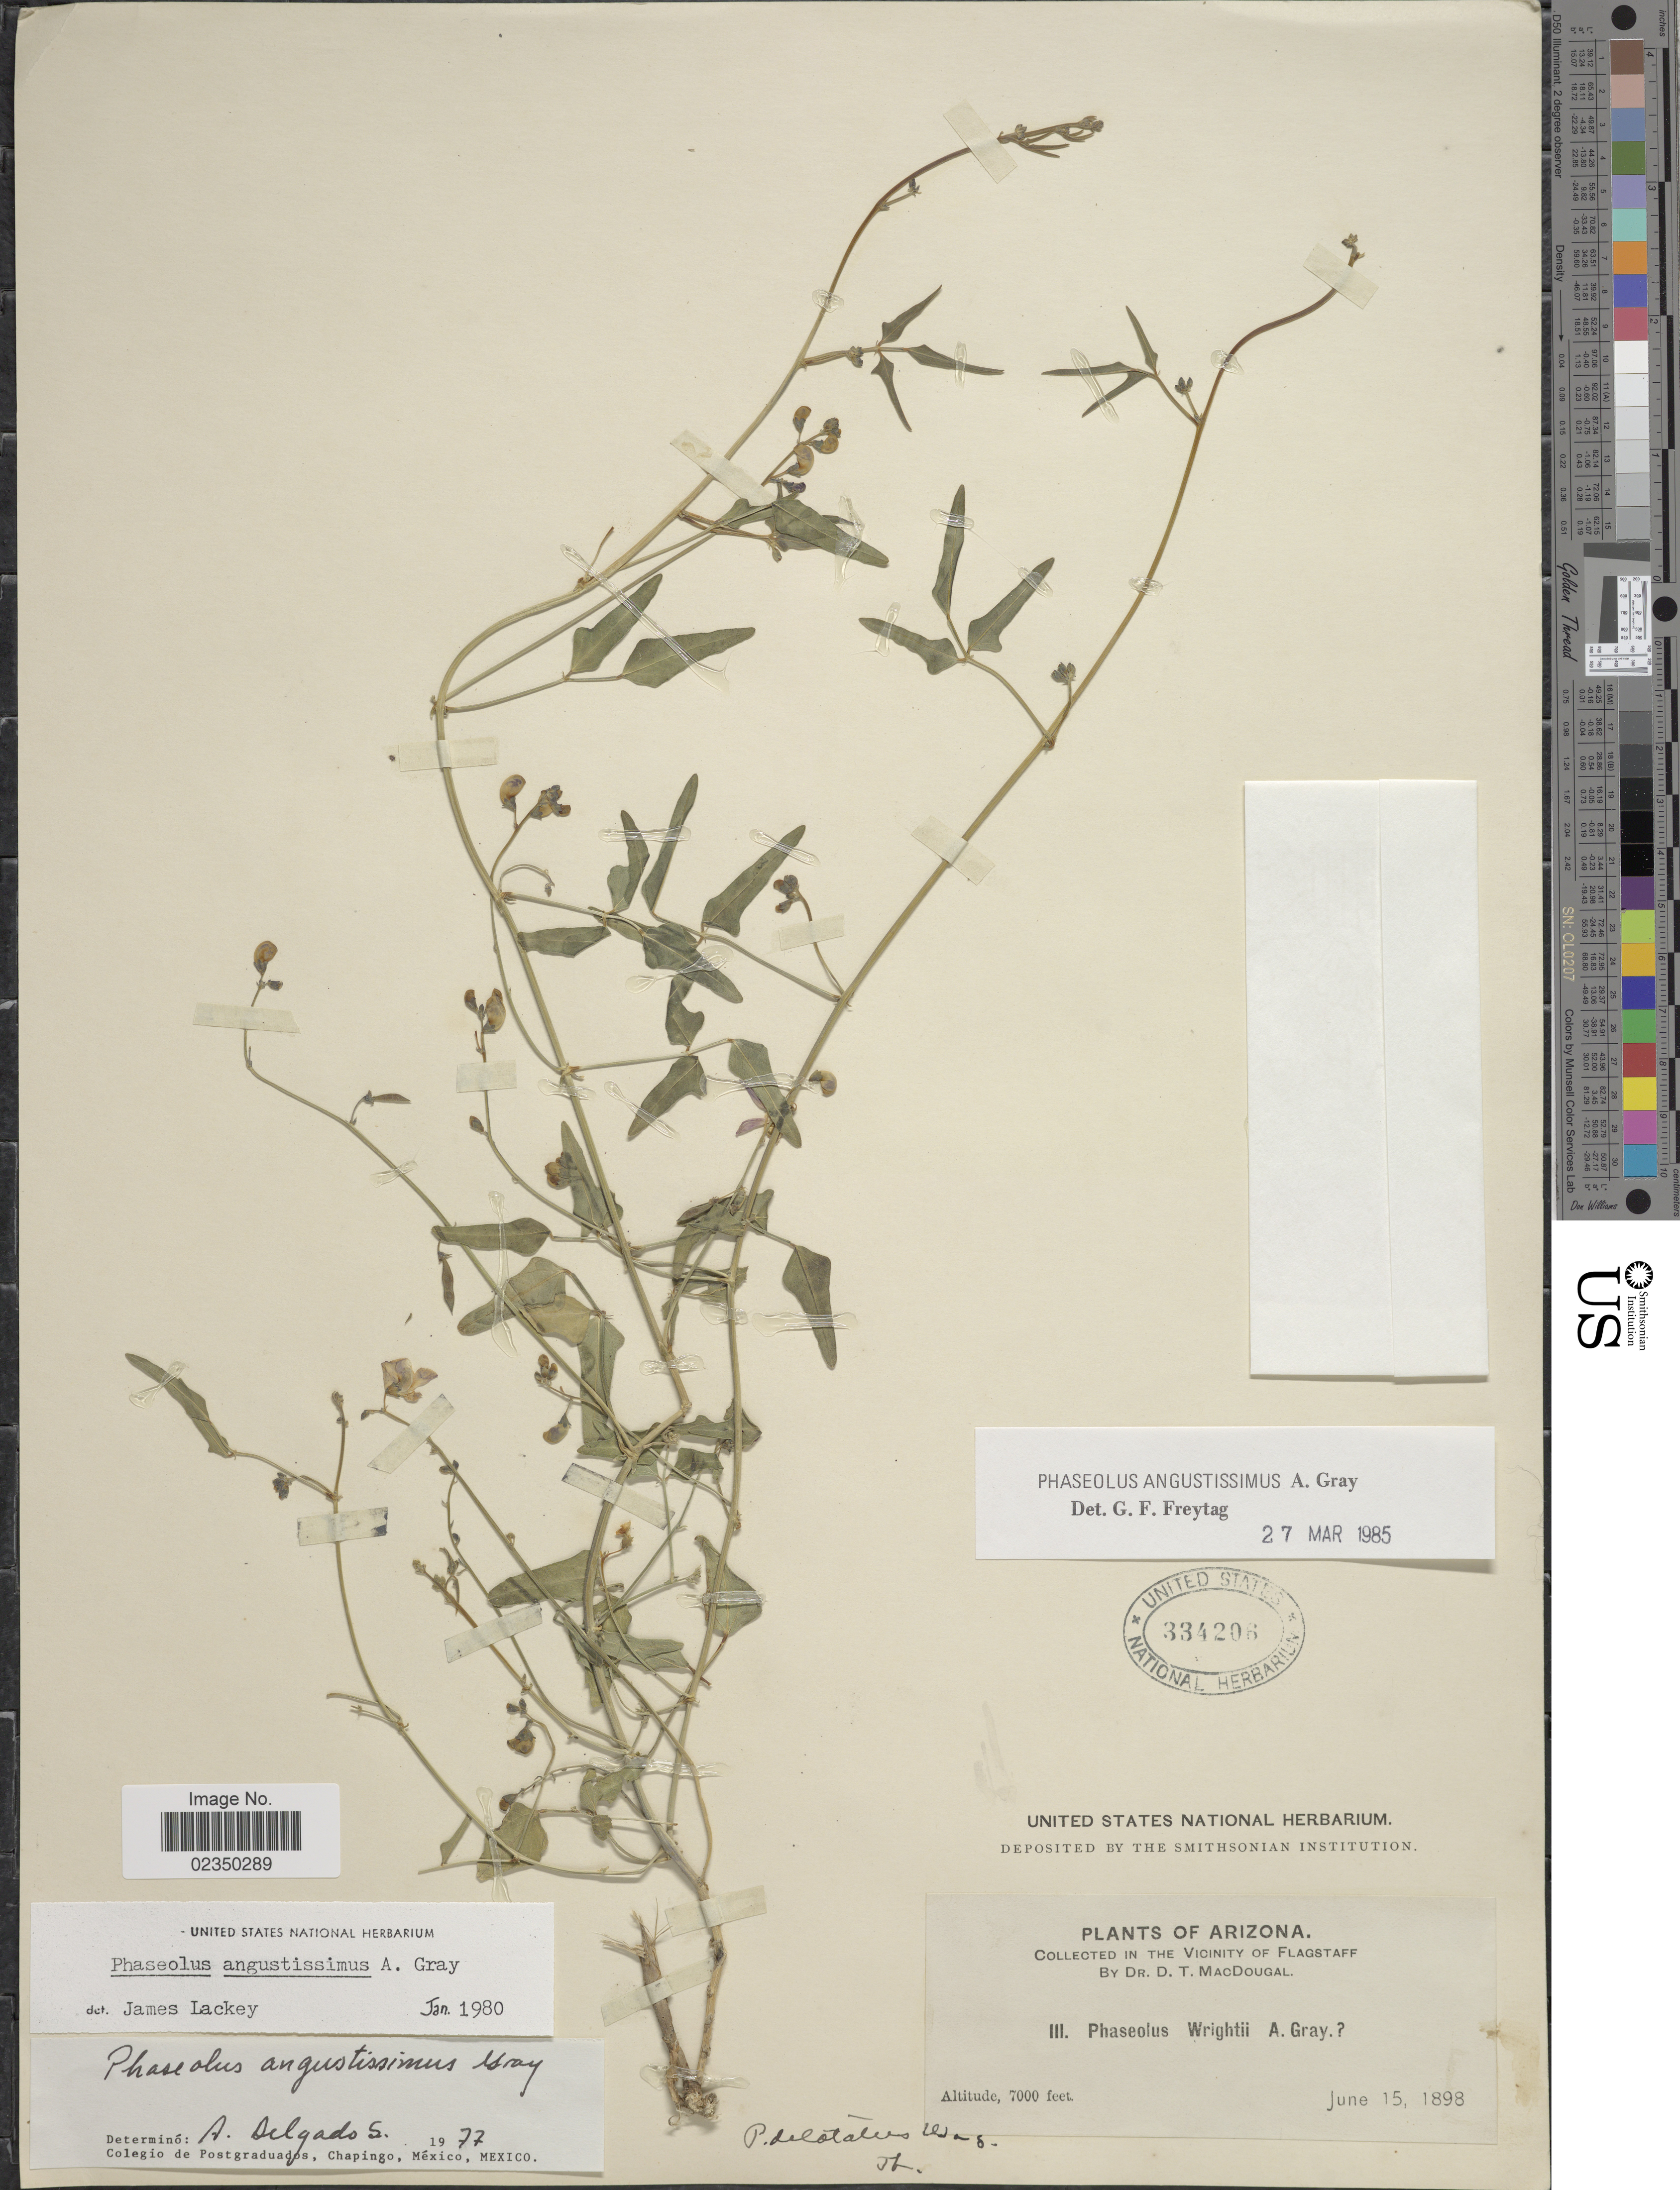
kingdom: Plantae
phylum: Tracheophyta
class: Magnoliopsida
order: Fabales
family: Fabaceae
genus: Phaseolus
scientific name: Phaseolus angustissimus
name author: A. Gray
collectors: D. T. MacDougal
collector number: III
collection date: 1898-06-15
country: United States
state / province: Arizona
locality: Vicinity of Flagstaff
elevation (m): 2134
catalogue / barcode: US 334206